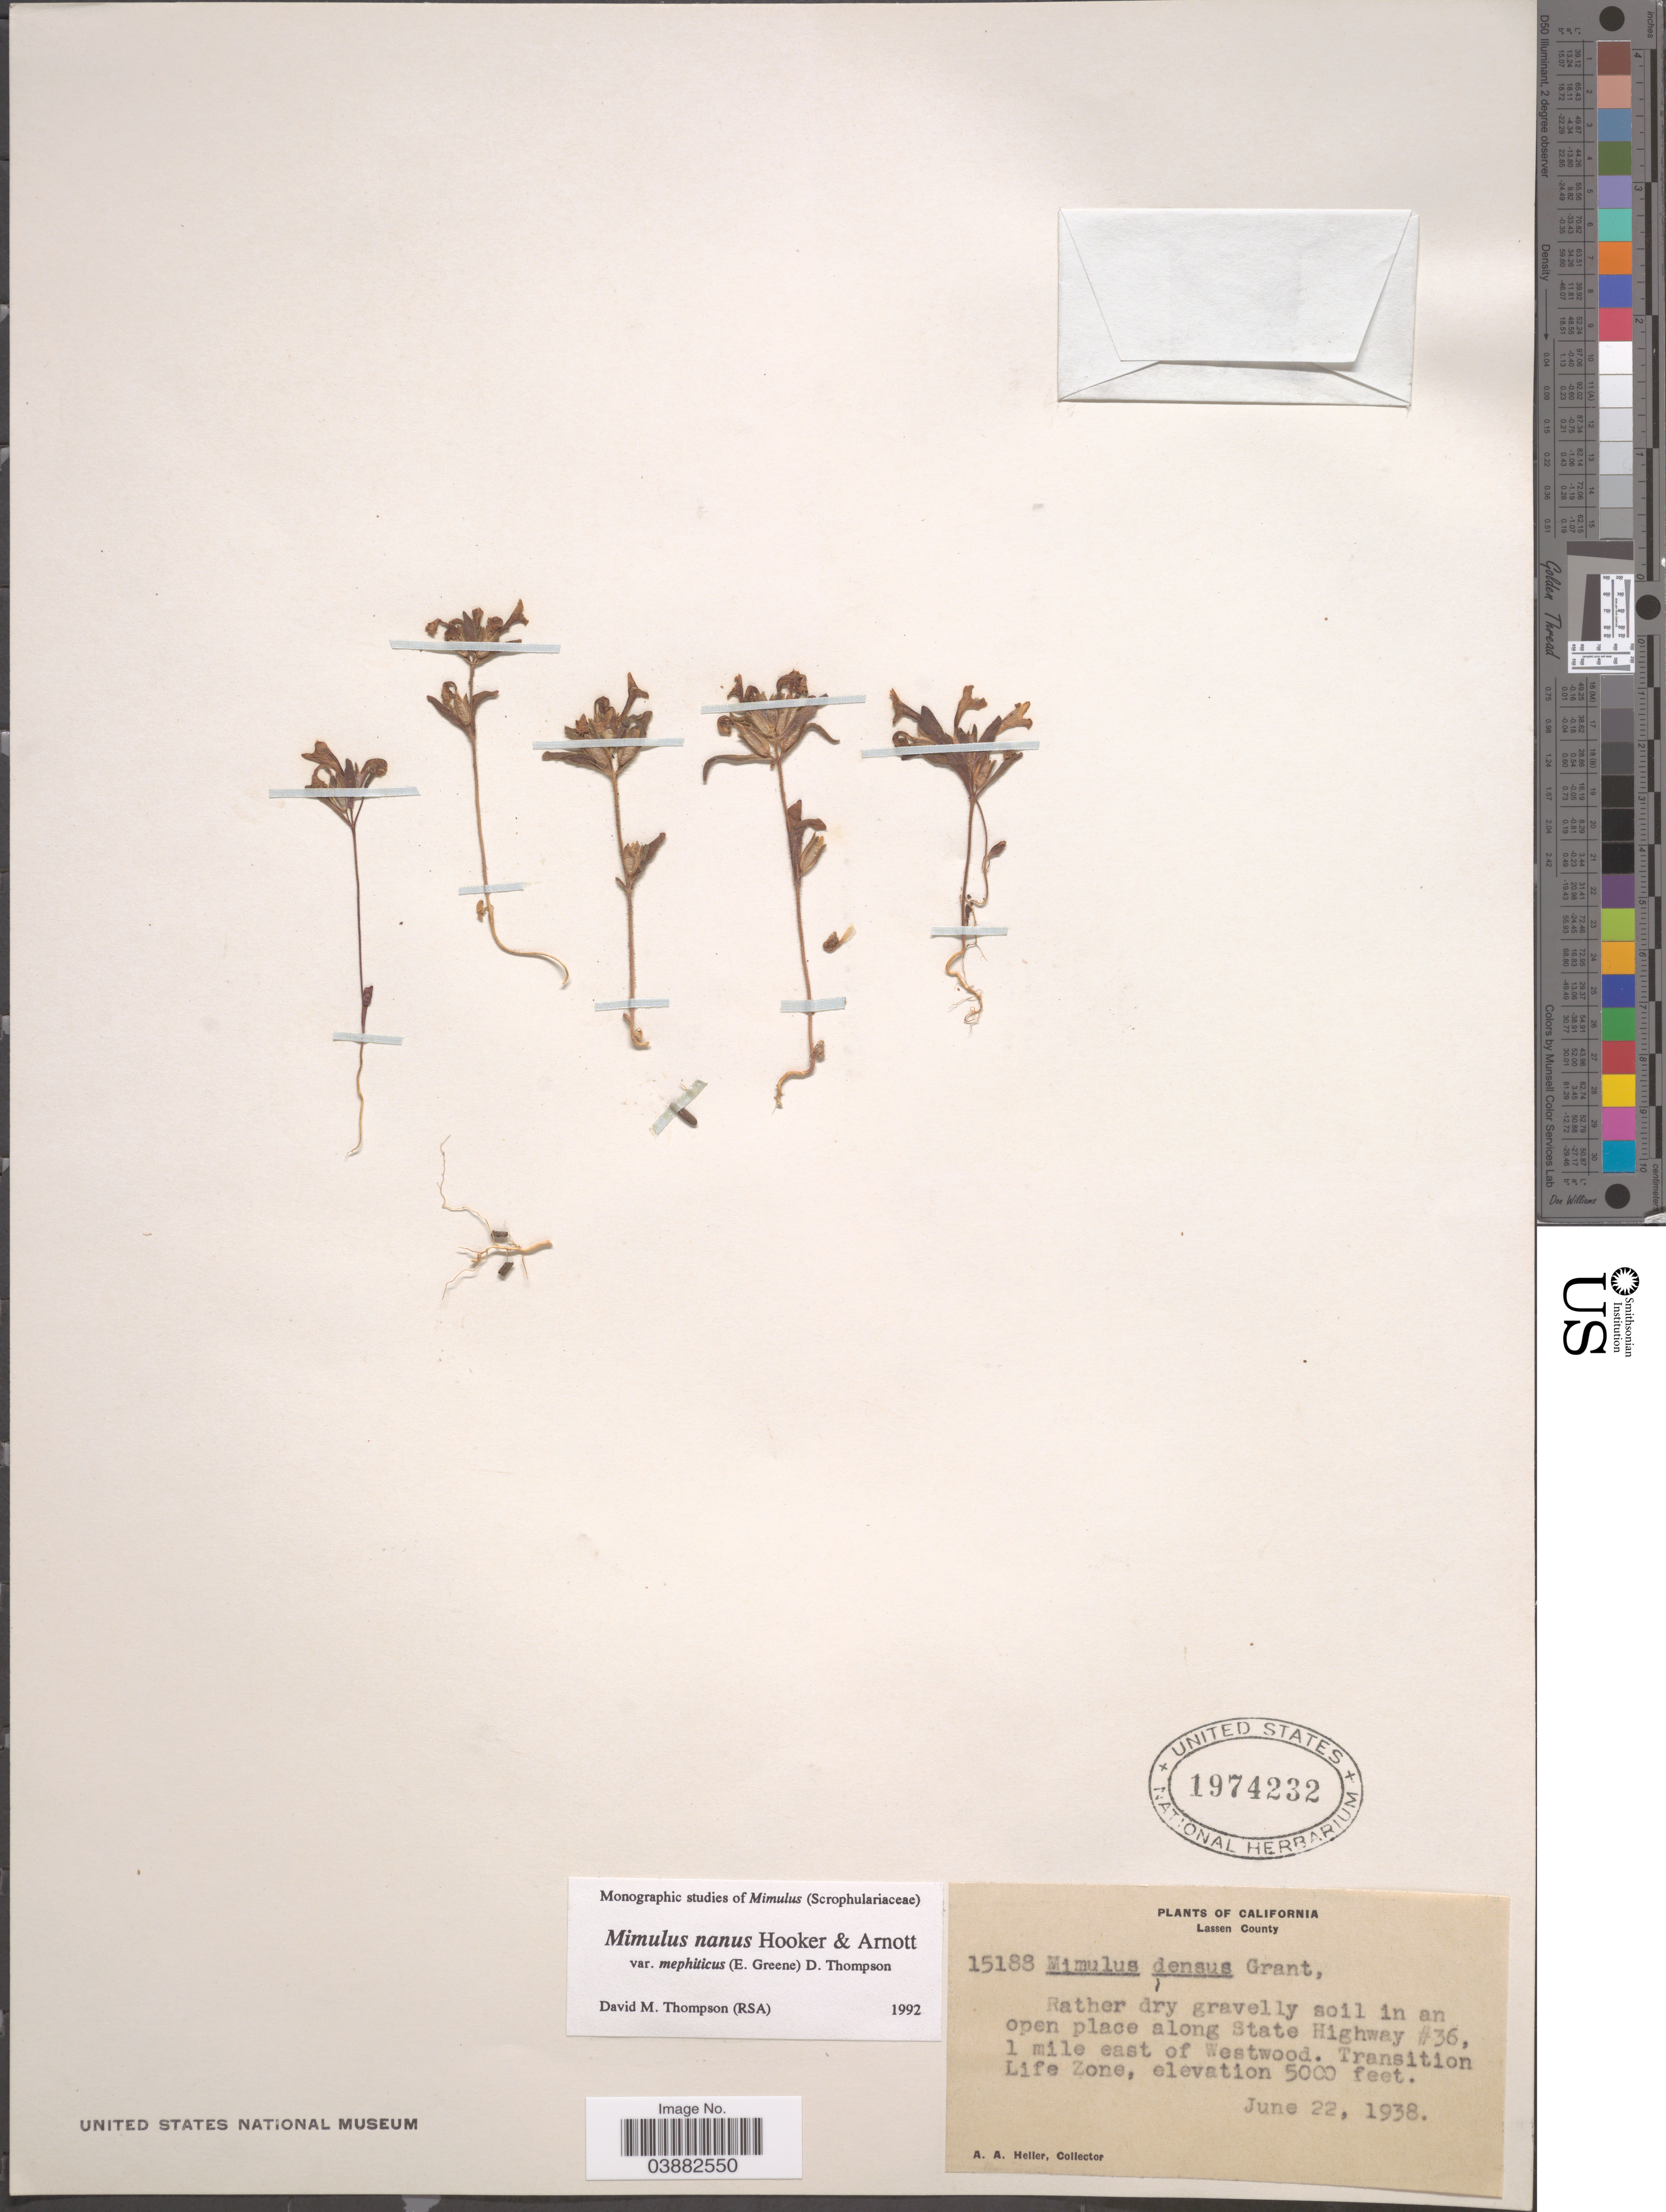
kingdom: Plantae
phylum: Tracheophyta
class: Magnoliopsida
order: Lamiales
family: Phrymaceae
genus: Mimulus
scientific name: Mimulus nanus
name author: Hook. & Arn.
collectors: A. A. Heller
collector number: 15188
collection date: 1938-06-22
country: United States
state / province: California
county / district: Lassen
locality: Lassen County. Along State Highway #36, 1 mile east of Westwood. Transition Life Zone.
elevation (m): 1524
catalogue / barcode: US 1974232